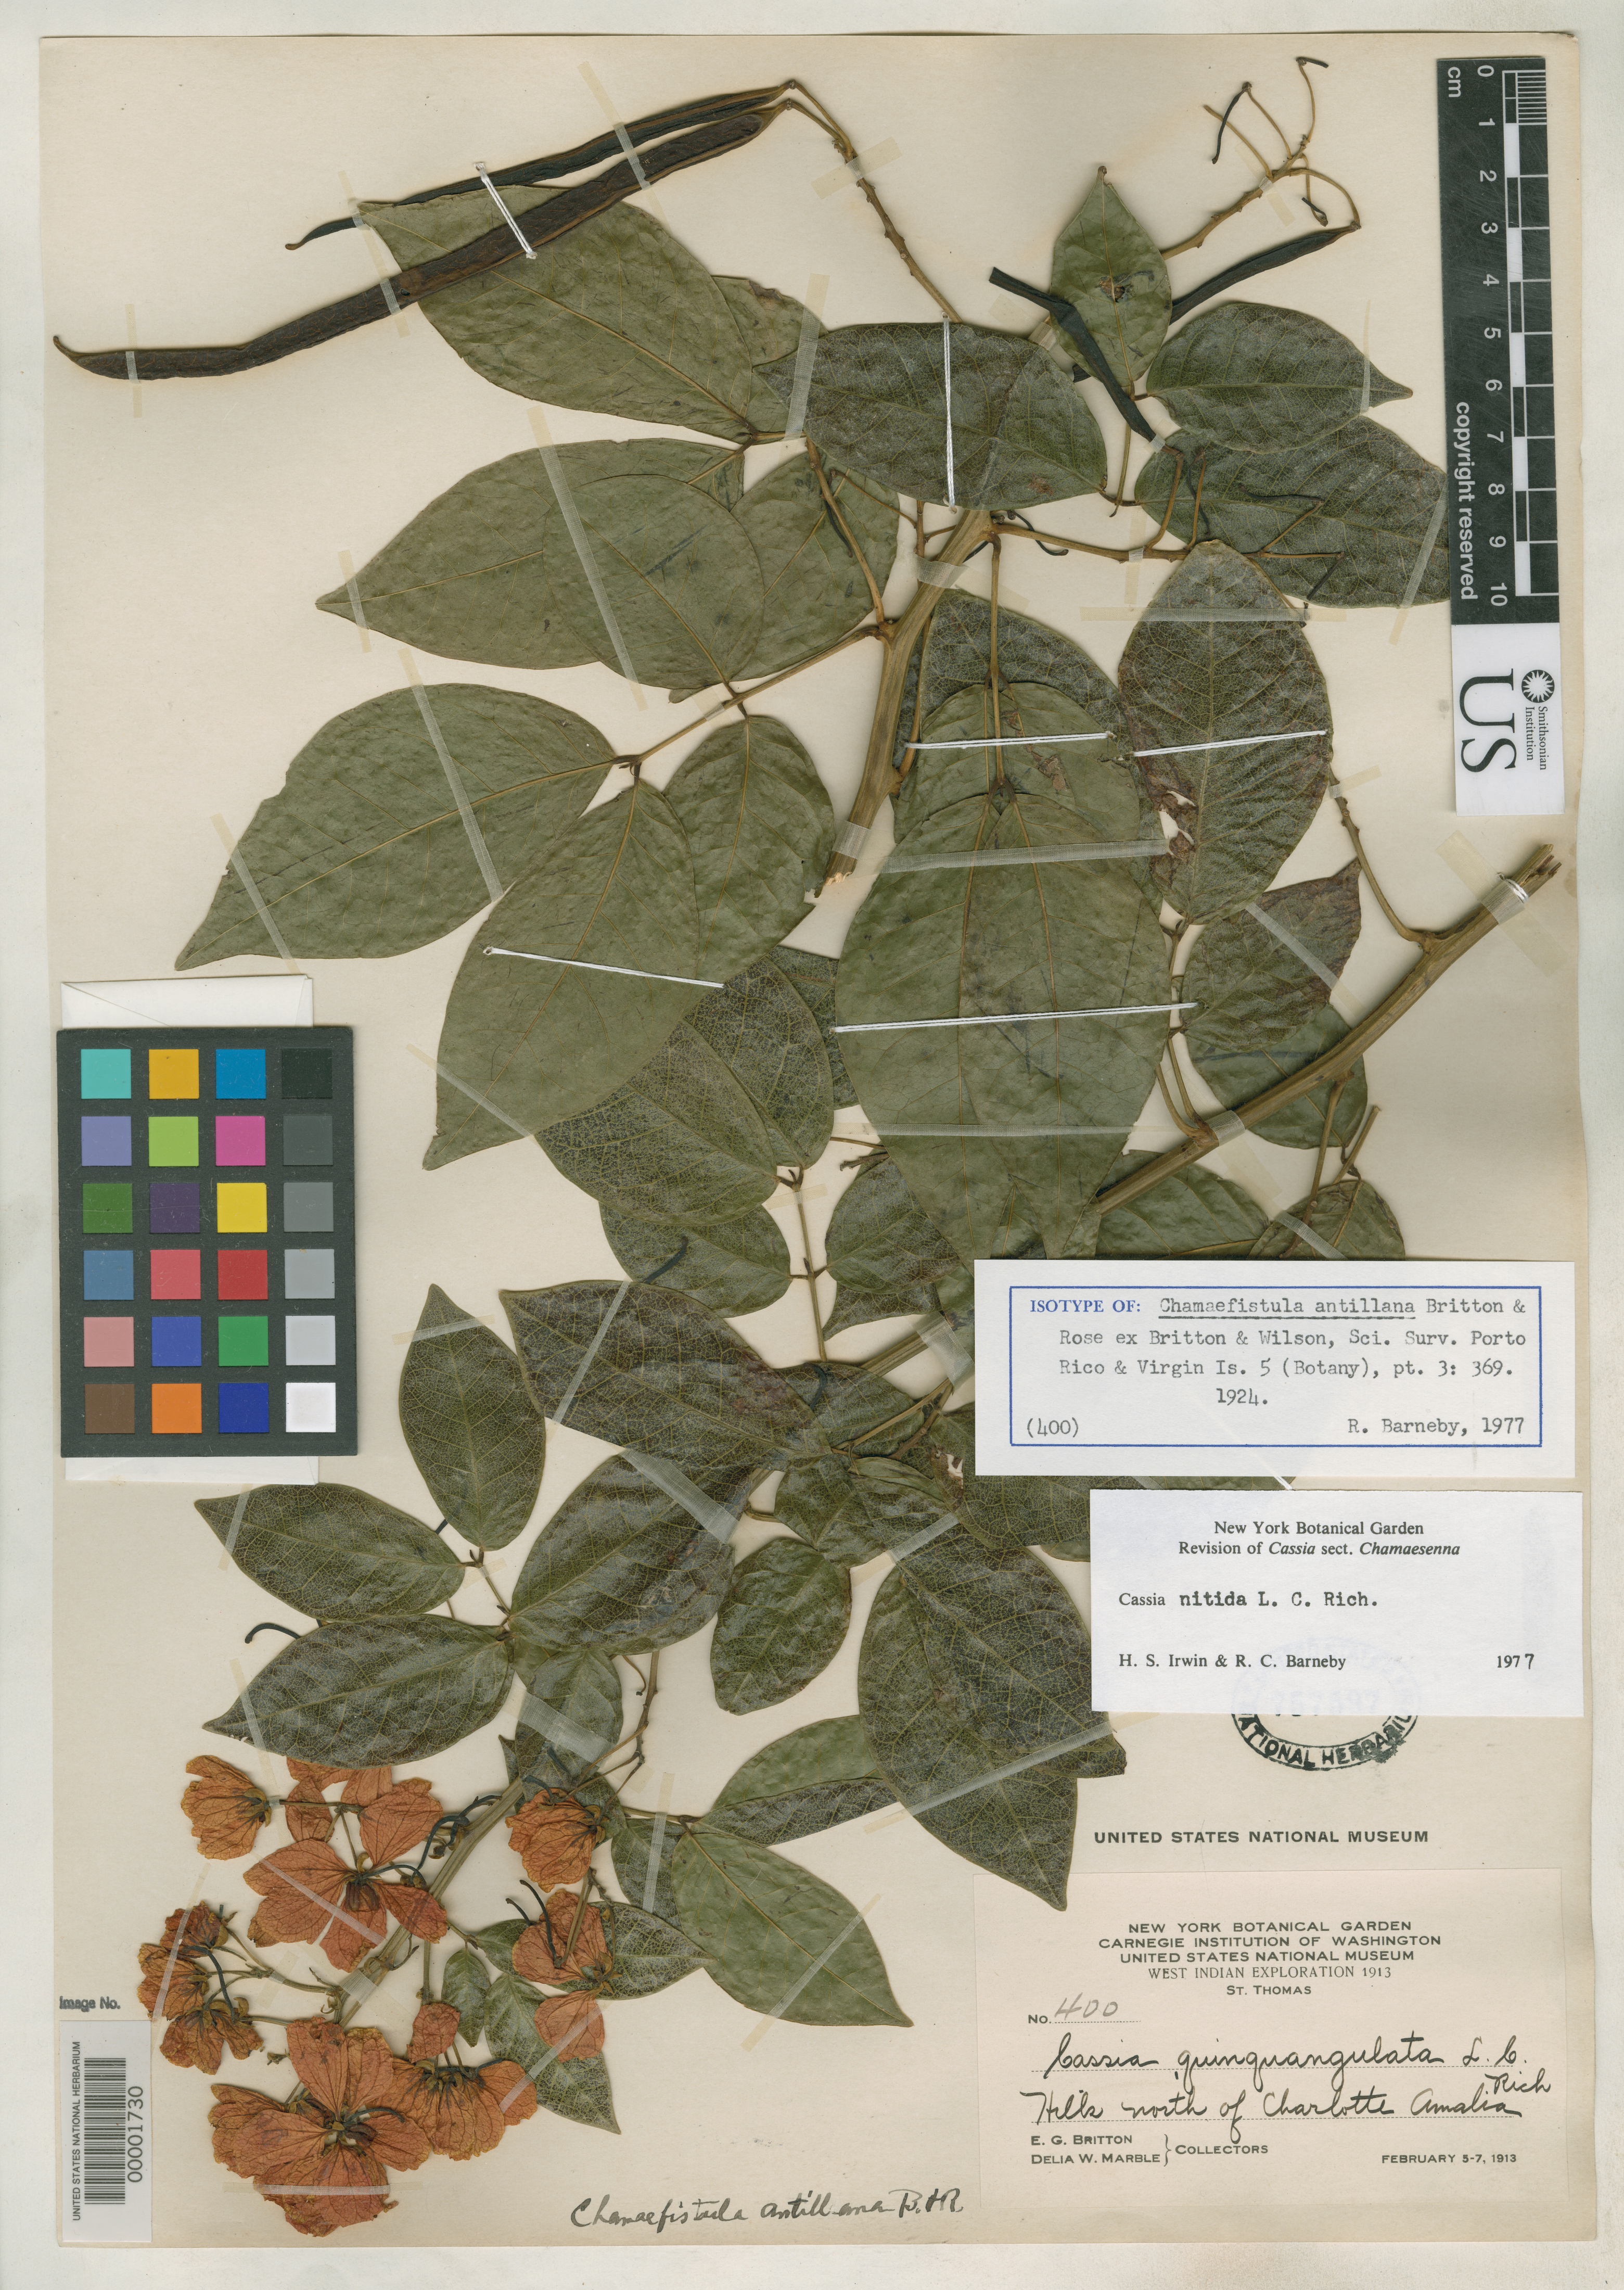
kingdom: Plantae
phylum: Tracheophyta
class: Magnoliopsida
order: Fabales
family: Fabaceae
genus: Chamaefistula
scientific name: Chamaefistula antillana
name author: Britton & Rose in Britton & E.H. Wilson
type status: Type Collection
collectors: E. G. Britton & D. W. Marble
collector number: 400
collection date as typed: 05 Feb 1913 to 07 Feb 1913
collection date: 1913-02-05/1913-02-07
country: U.S. Virgin Islands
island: St. Thomas Island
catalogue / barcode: US 757597